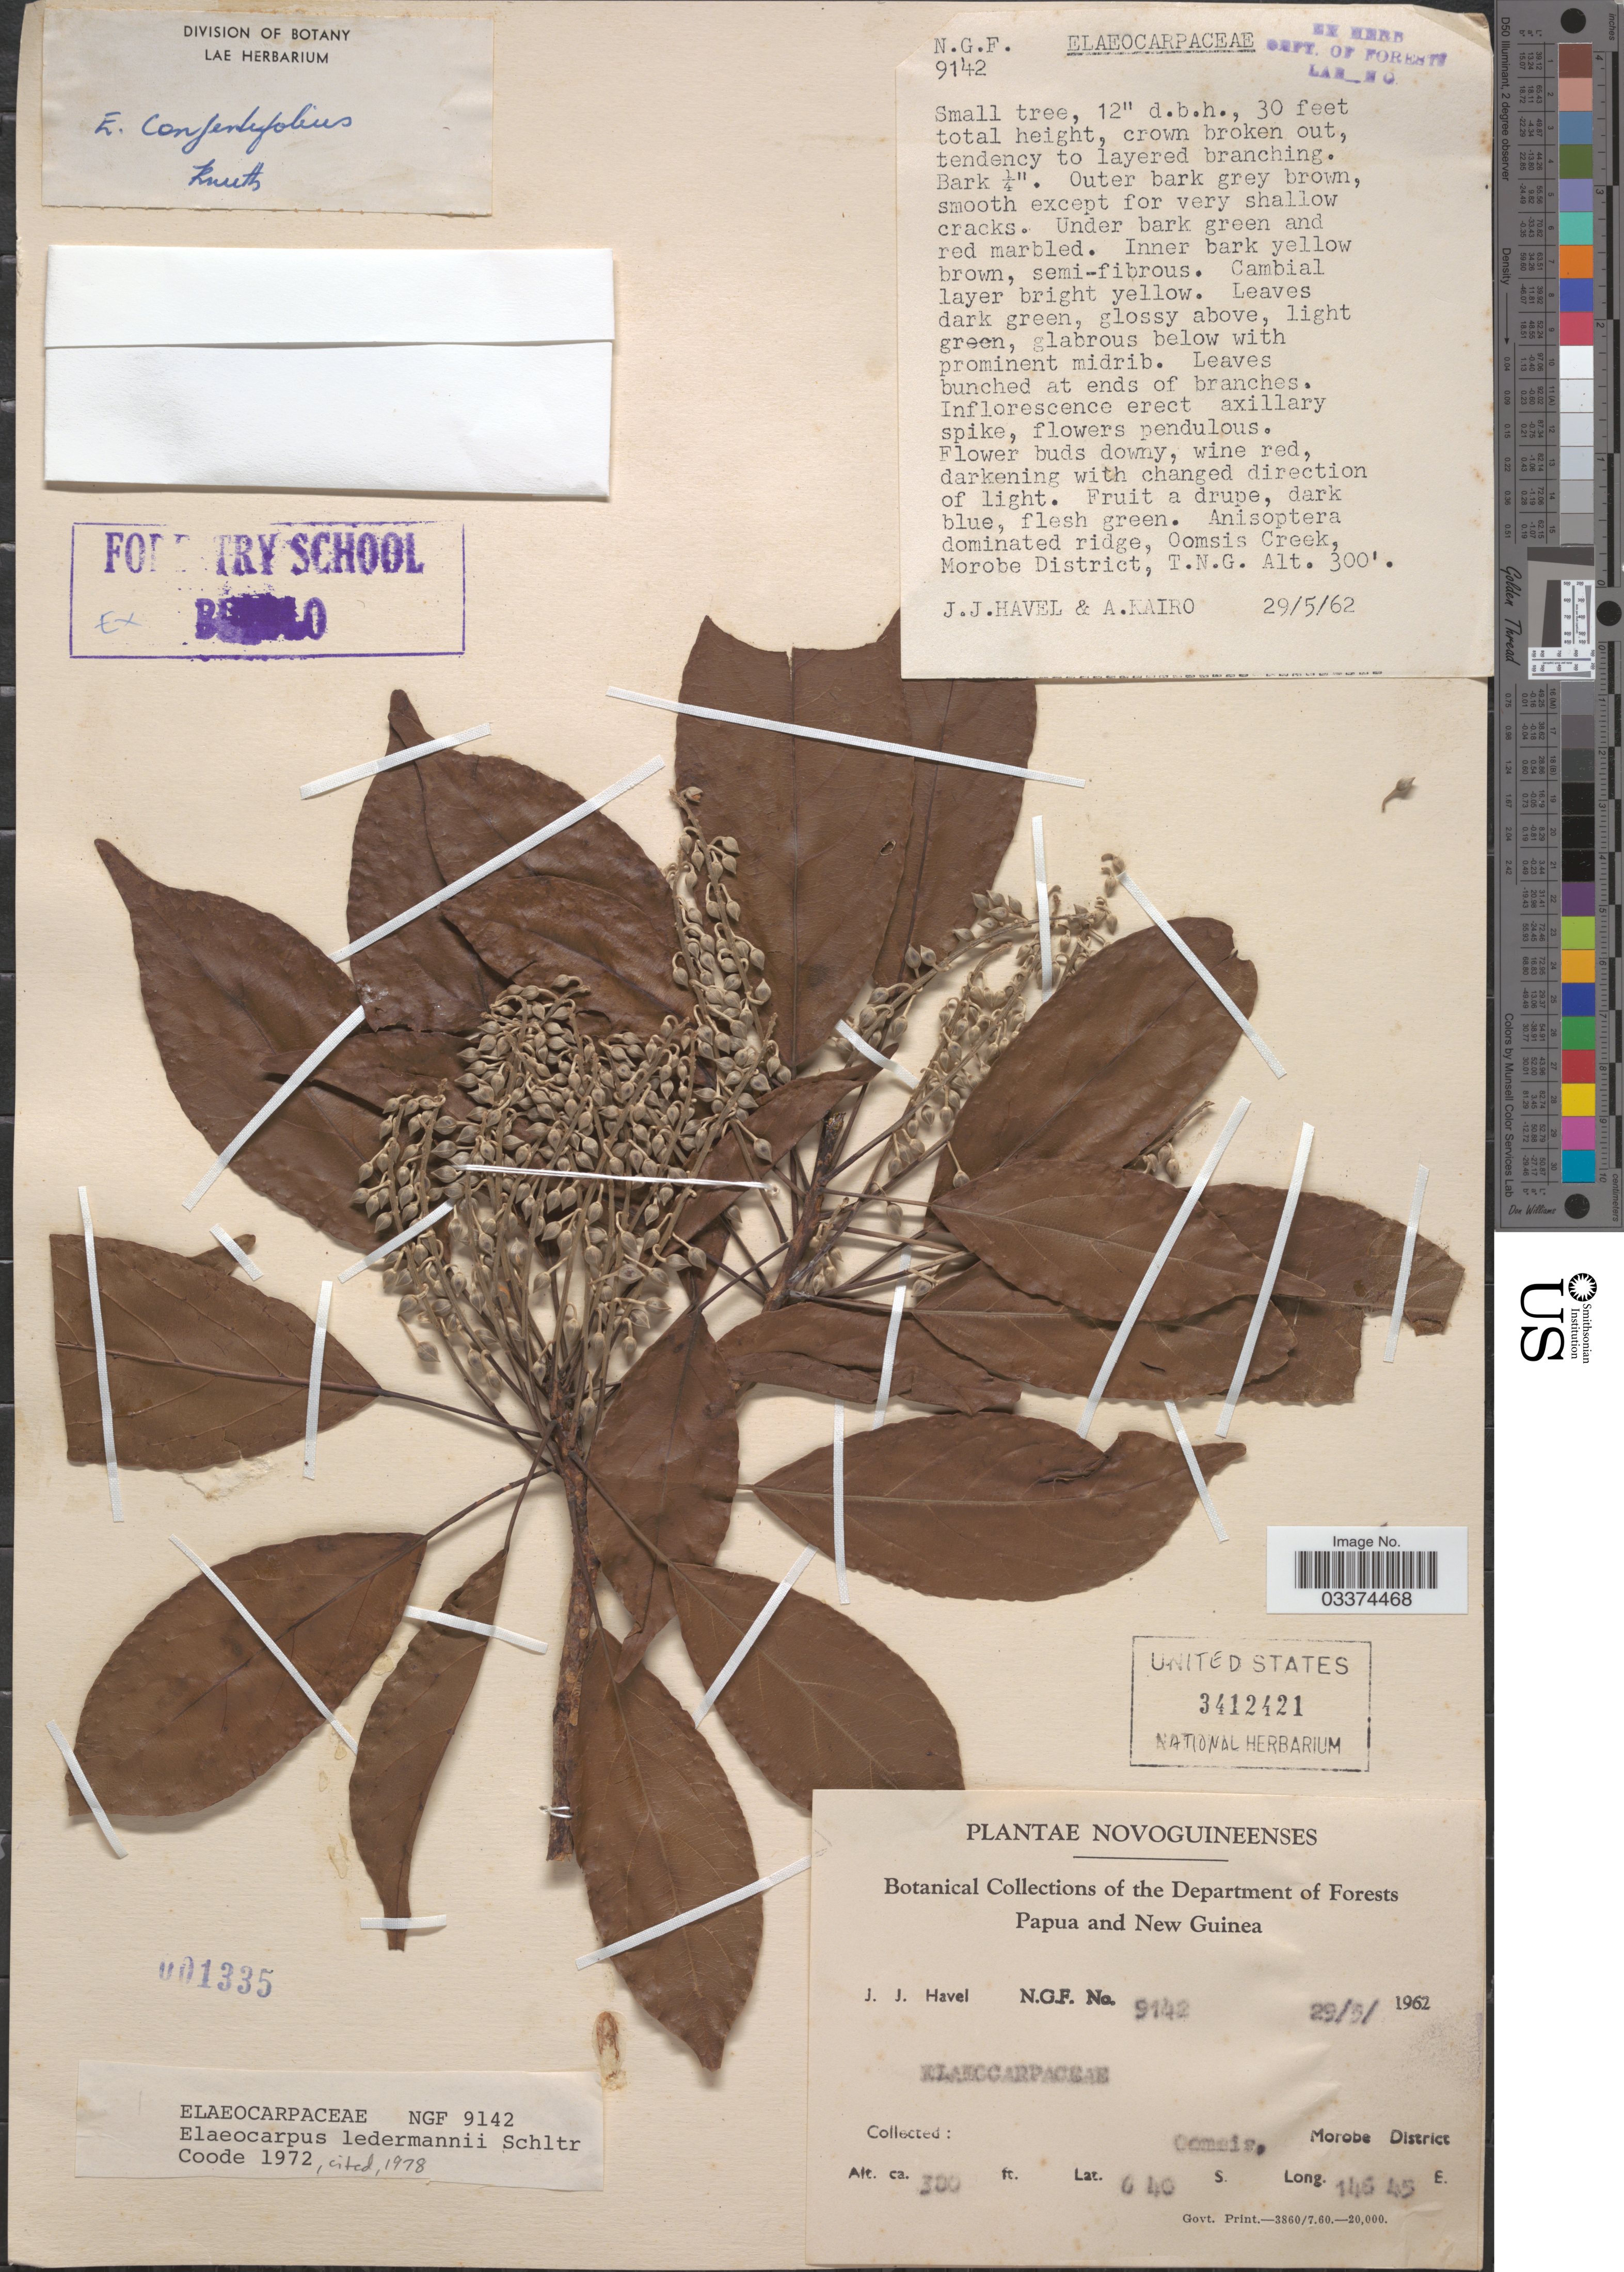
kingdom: Plantae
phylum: Tracheophyta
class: Magnoliopsida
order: Oxalidales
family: Elaeocarpaceae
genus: Elaeocarpus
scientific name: Elaeocarpus ledermannii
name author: Schltr.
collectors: J. Havel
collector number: NGF9142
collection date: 1962-03-29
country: Papua New Guinea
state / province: Morobe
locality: Novoguineenses, Oomsis, Morobe District, T.N.G.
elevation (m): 91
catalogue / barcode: US 3412421